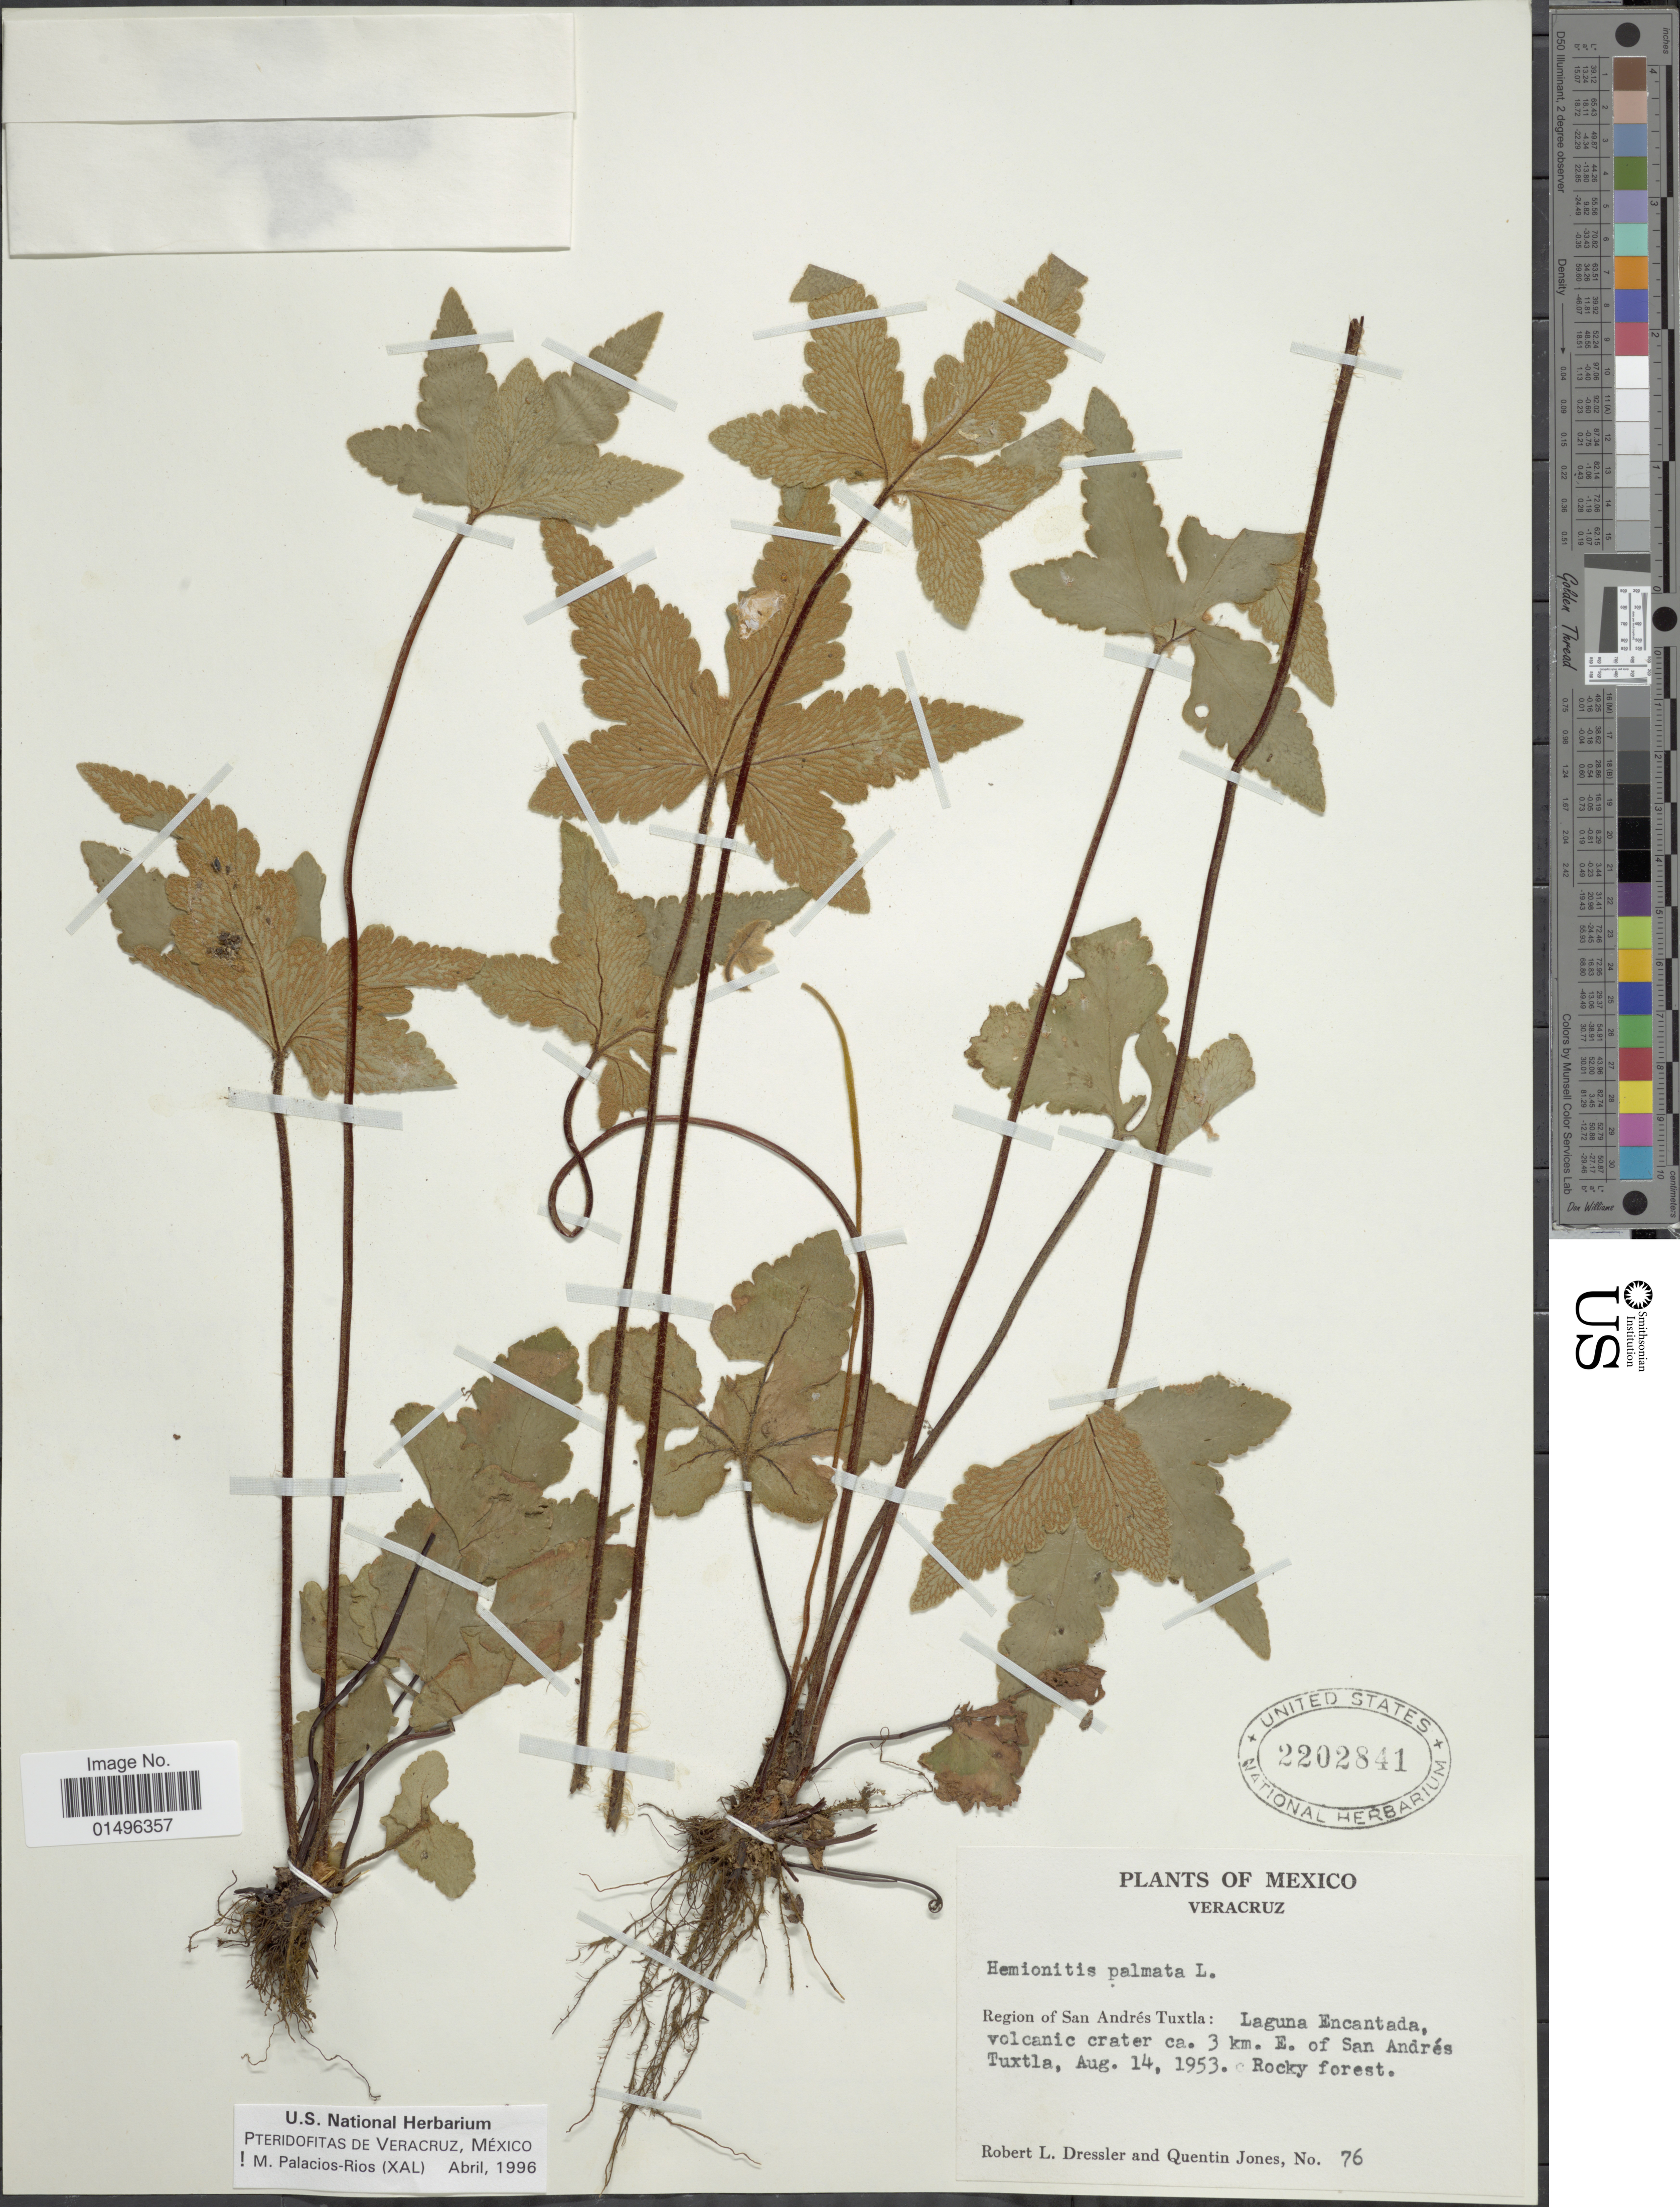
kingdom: Plantae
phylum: Tracheophyta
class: Polypodiopsida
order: Polypodiales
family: Pteridaceae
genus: Hemionitis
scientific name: Hemionitis palmata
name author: L.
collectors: R. Dressler & Q. Jones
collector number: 76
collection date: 1953-08-14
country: Mexico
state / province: Veracruz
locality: Mexico, Region of San Andres Tuxtla: Laguna Encantada, volcanic crater ca. 3 km E. of San Andres Tuxtila.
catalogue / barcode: US 2202841